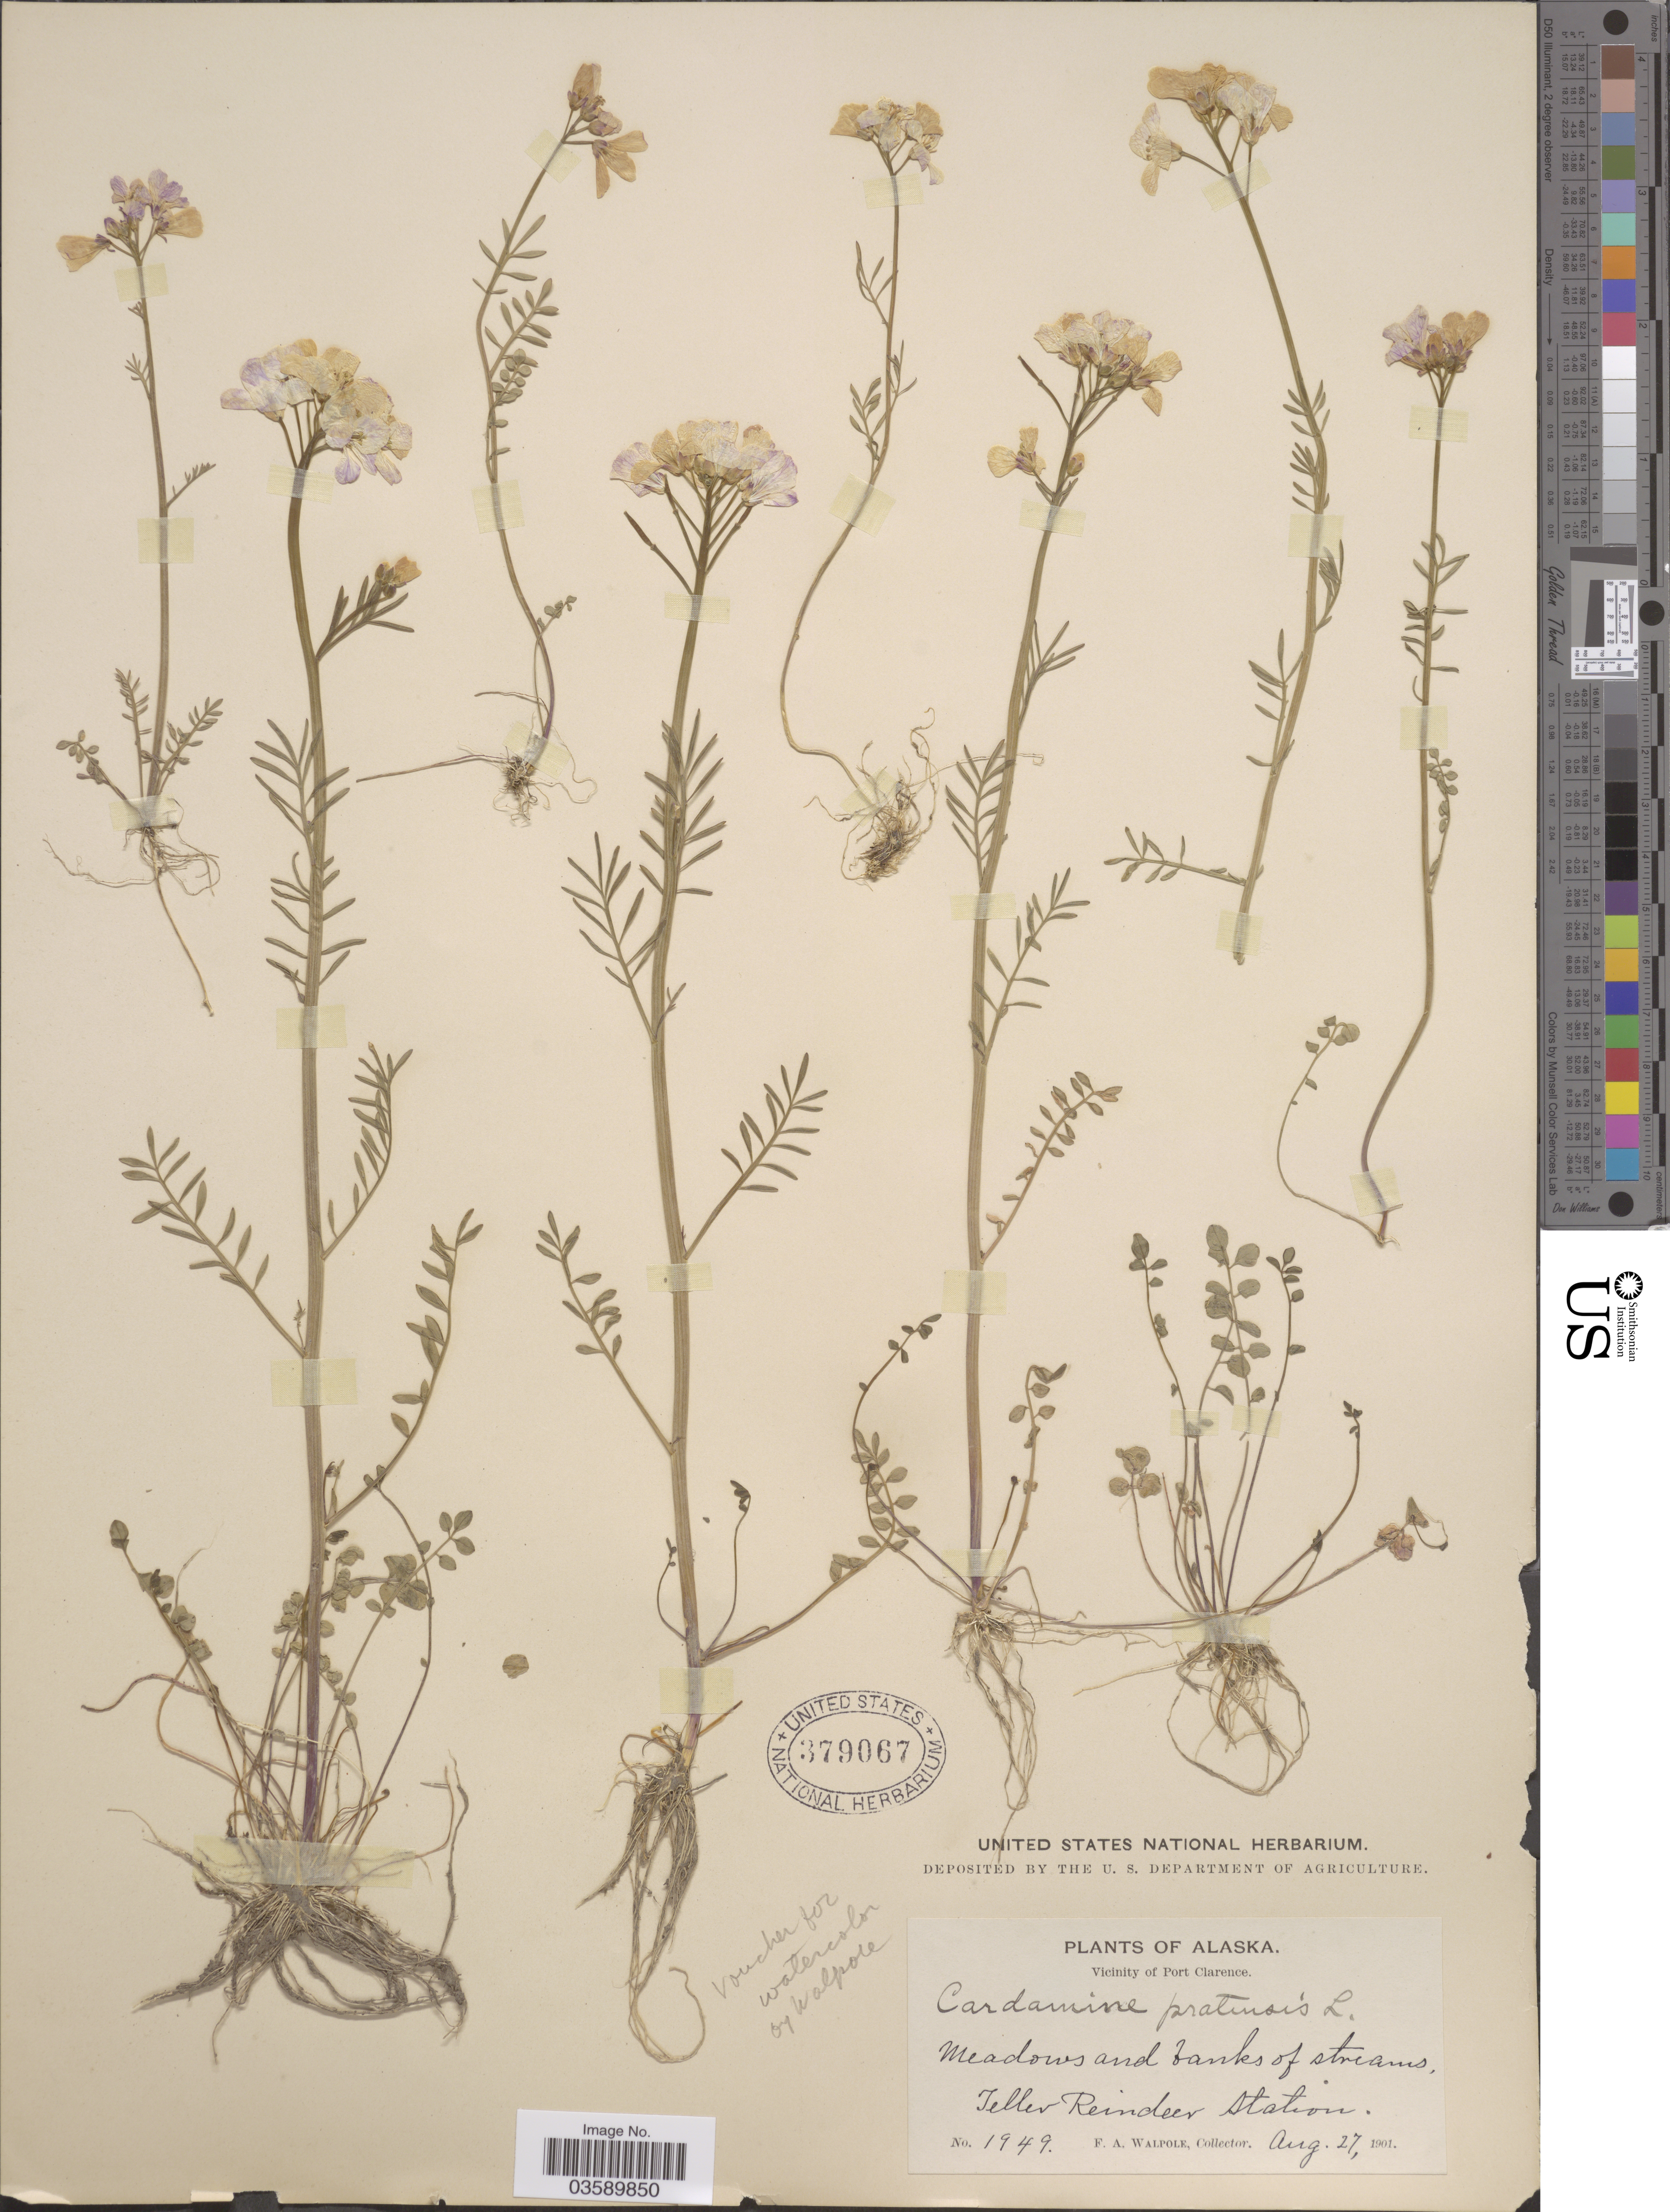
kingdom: Plantae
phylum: Tracheophyta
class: Magnoliopsida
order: Brassicales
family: Brassicaceae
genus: Cardamine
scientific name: Cardamine pratensis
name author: L.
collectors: F. Walpole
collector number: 1949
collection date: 1901-08-27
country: United States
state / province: Alaska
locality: Vicinity of Port Clarence. Teller Reindeer Station.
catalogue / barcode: US 379067